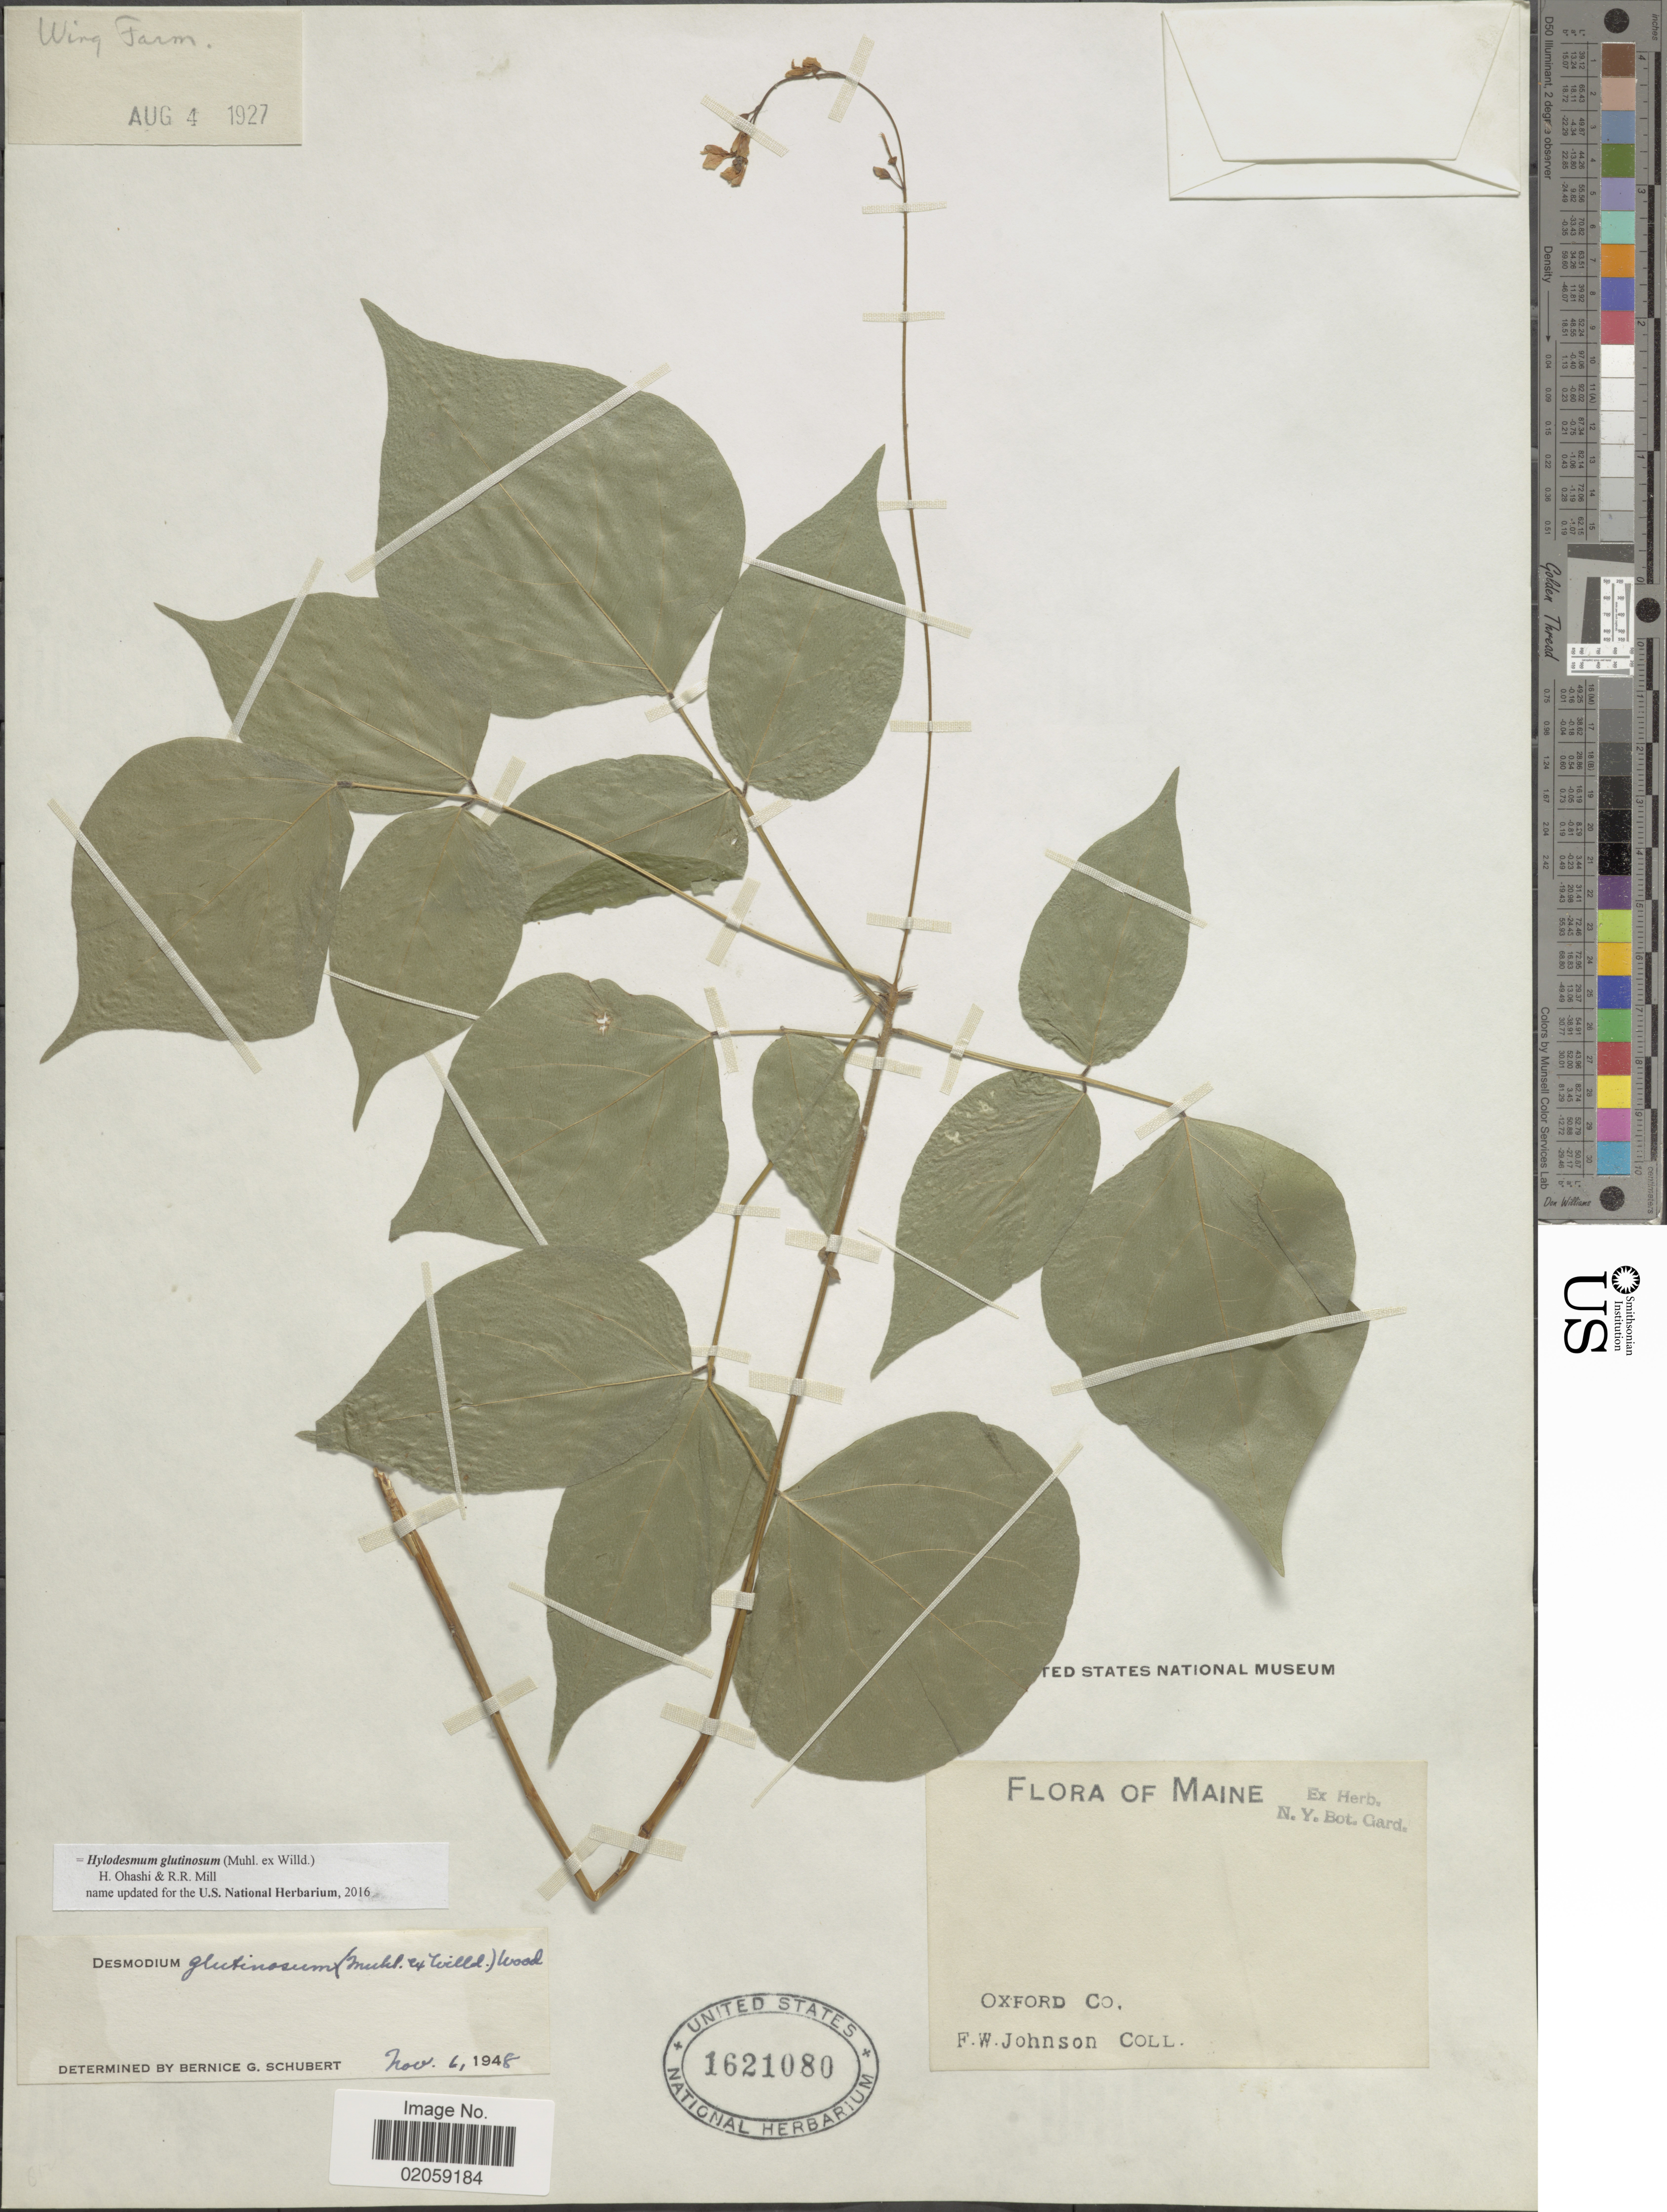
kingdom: Plantae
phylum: Tracheophyta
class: Magnoliopsida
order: Fabales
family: Fabaceae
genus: Hylodesmum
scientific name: Hylodesmum glutinosum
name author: (Muhl. ex Willd.) H. Ohashi & R.R. Mill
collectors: F. W. Johnson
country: United States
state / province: Maine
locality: Oxford Co.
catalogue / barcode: US 1621080